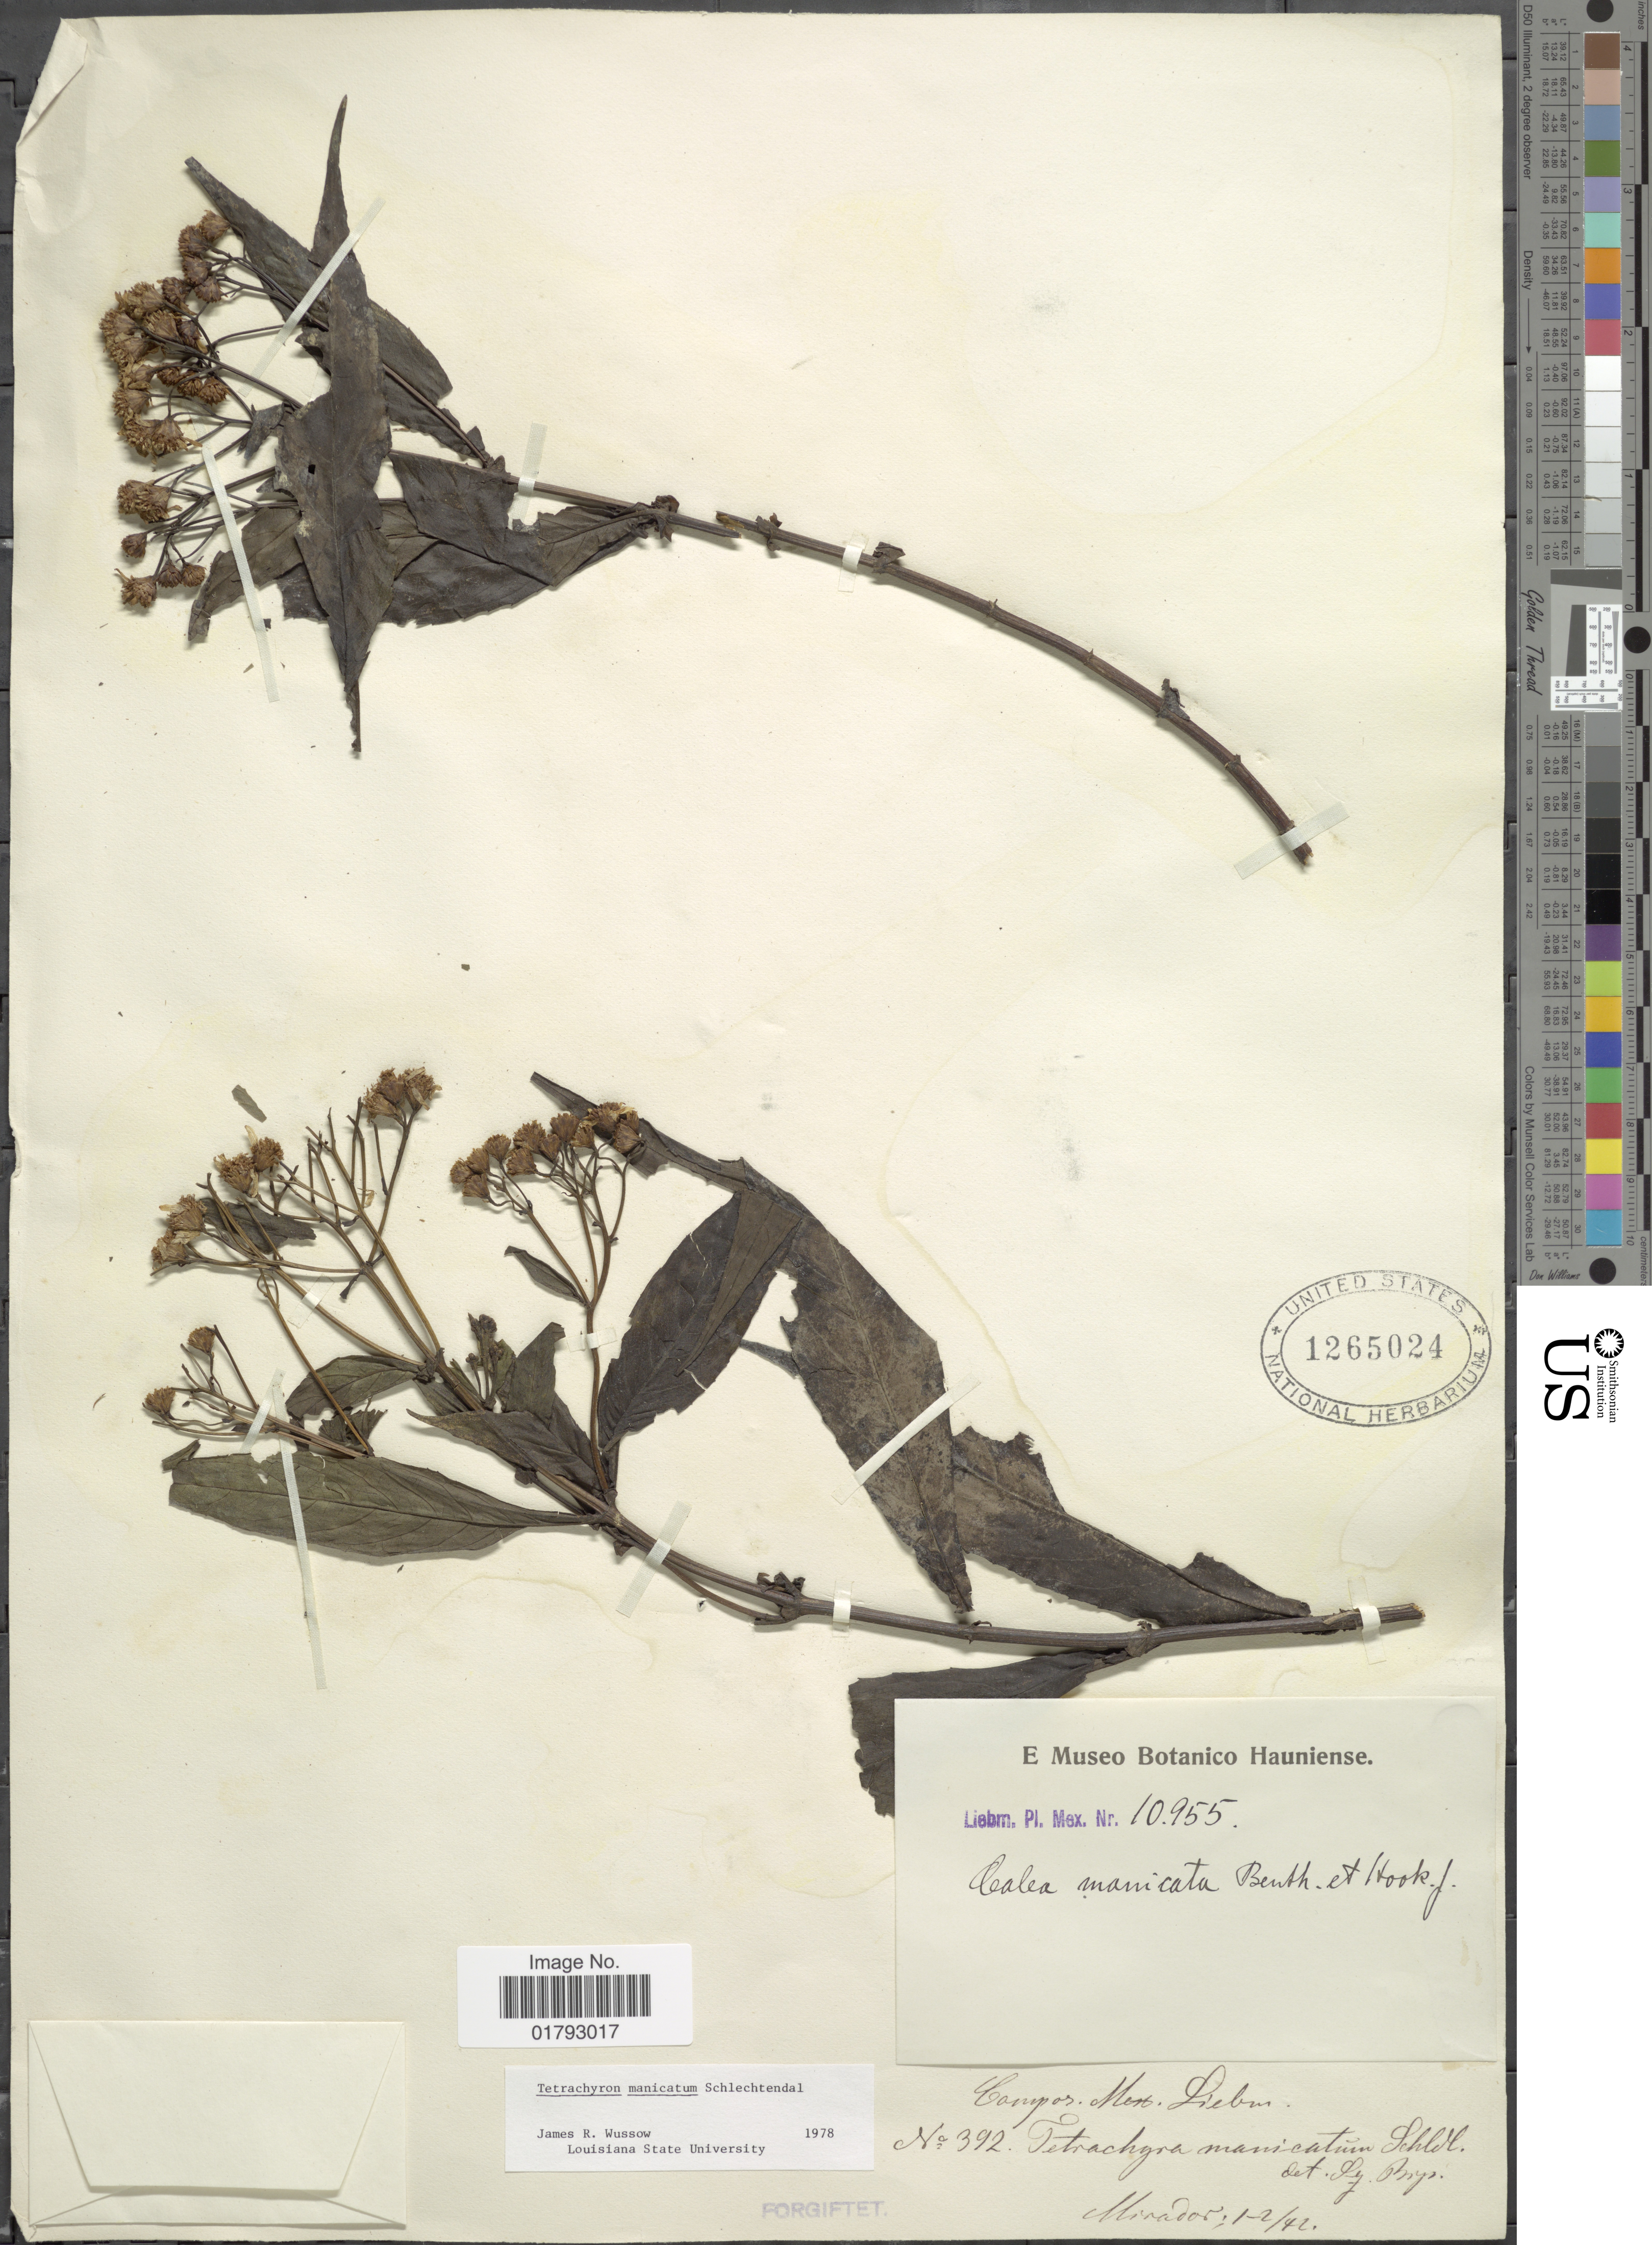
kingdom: Plantae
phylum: Tracheophyta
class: Magnoliopsida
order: Asterales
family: Asteraceae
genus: Tetrachyron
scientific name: Tetrachyron manicatum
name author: Schltdl.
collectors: M. Liberman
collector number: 392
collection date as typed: Transcribed d/m/y: /1/42 to /2/42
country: Mexico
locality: Mirador.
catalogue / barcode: US 1265024